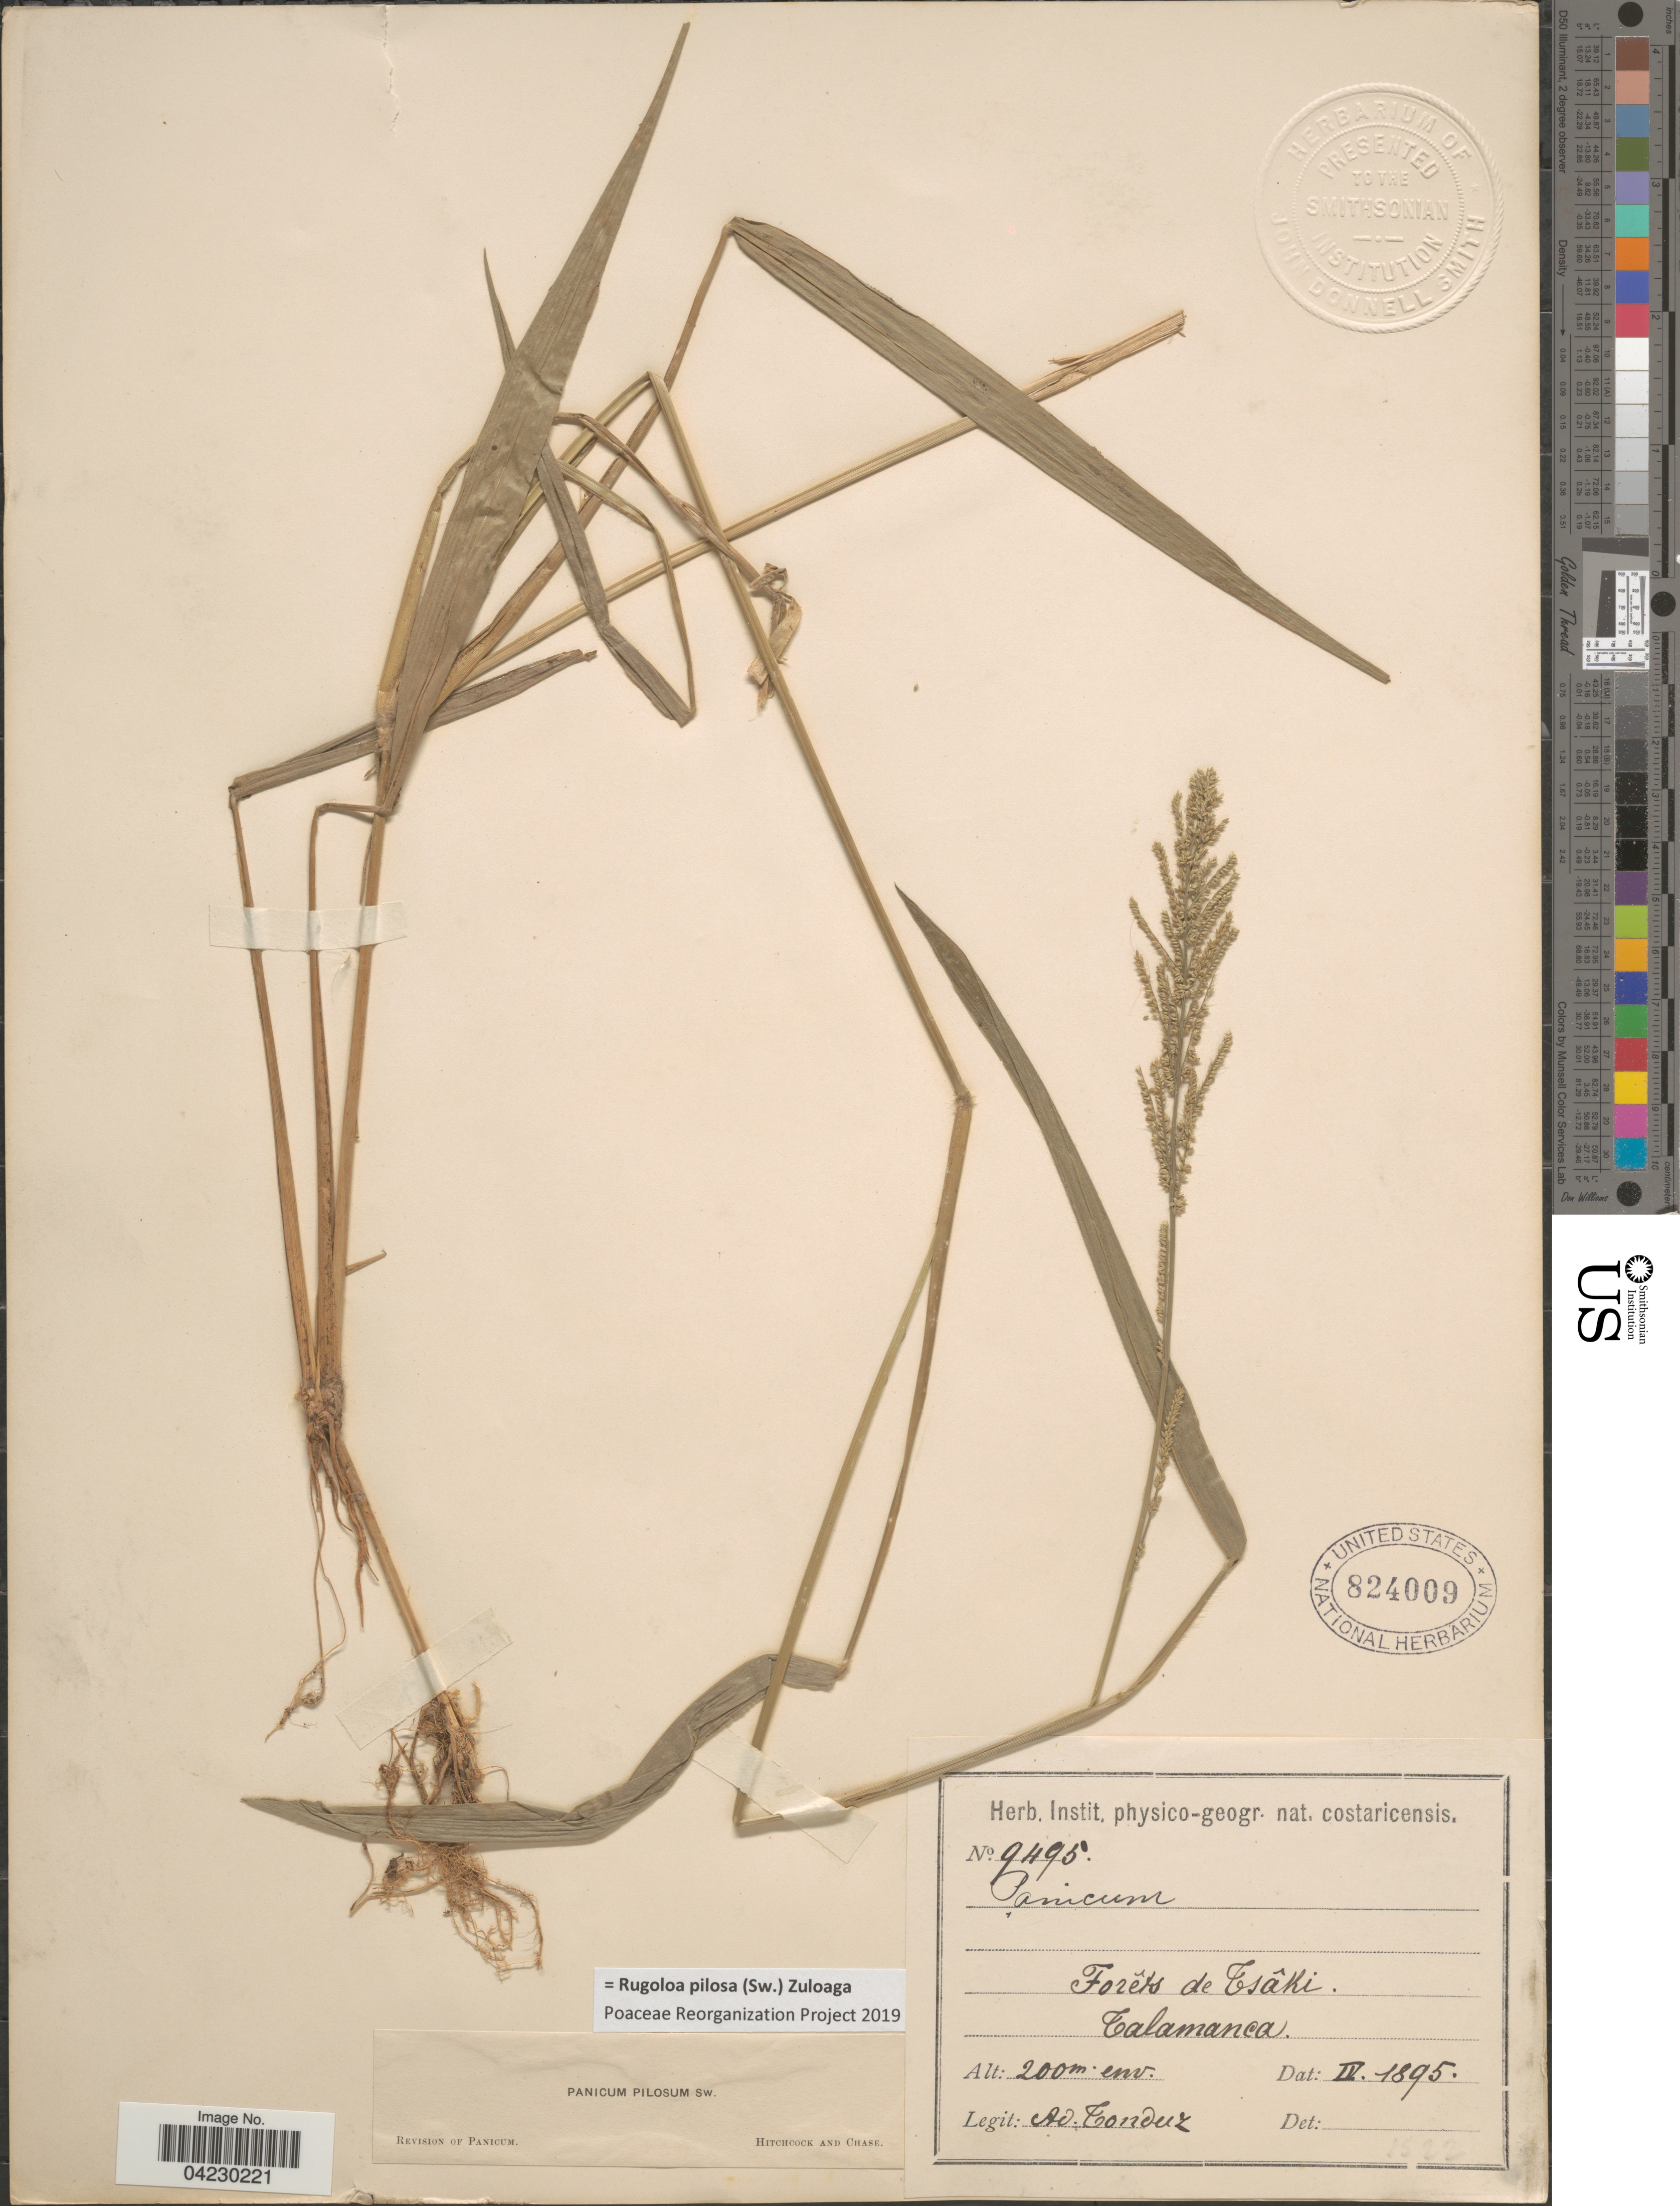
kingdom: Plantae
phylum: Tracheophyta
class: Liliopsida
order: Poales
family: Poaceae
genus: Rugoloa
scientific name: Rugoloa pilosa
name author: (Sw.) Zuloaga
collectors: A. Tonduz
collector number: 9495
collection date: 1895-04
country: Costa Rica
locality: Forêts de Tsâki. Talamanca.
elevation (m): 200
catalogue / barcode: US 824009